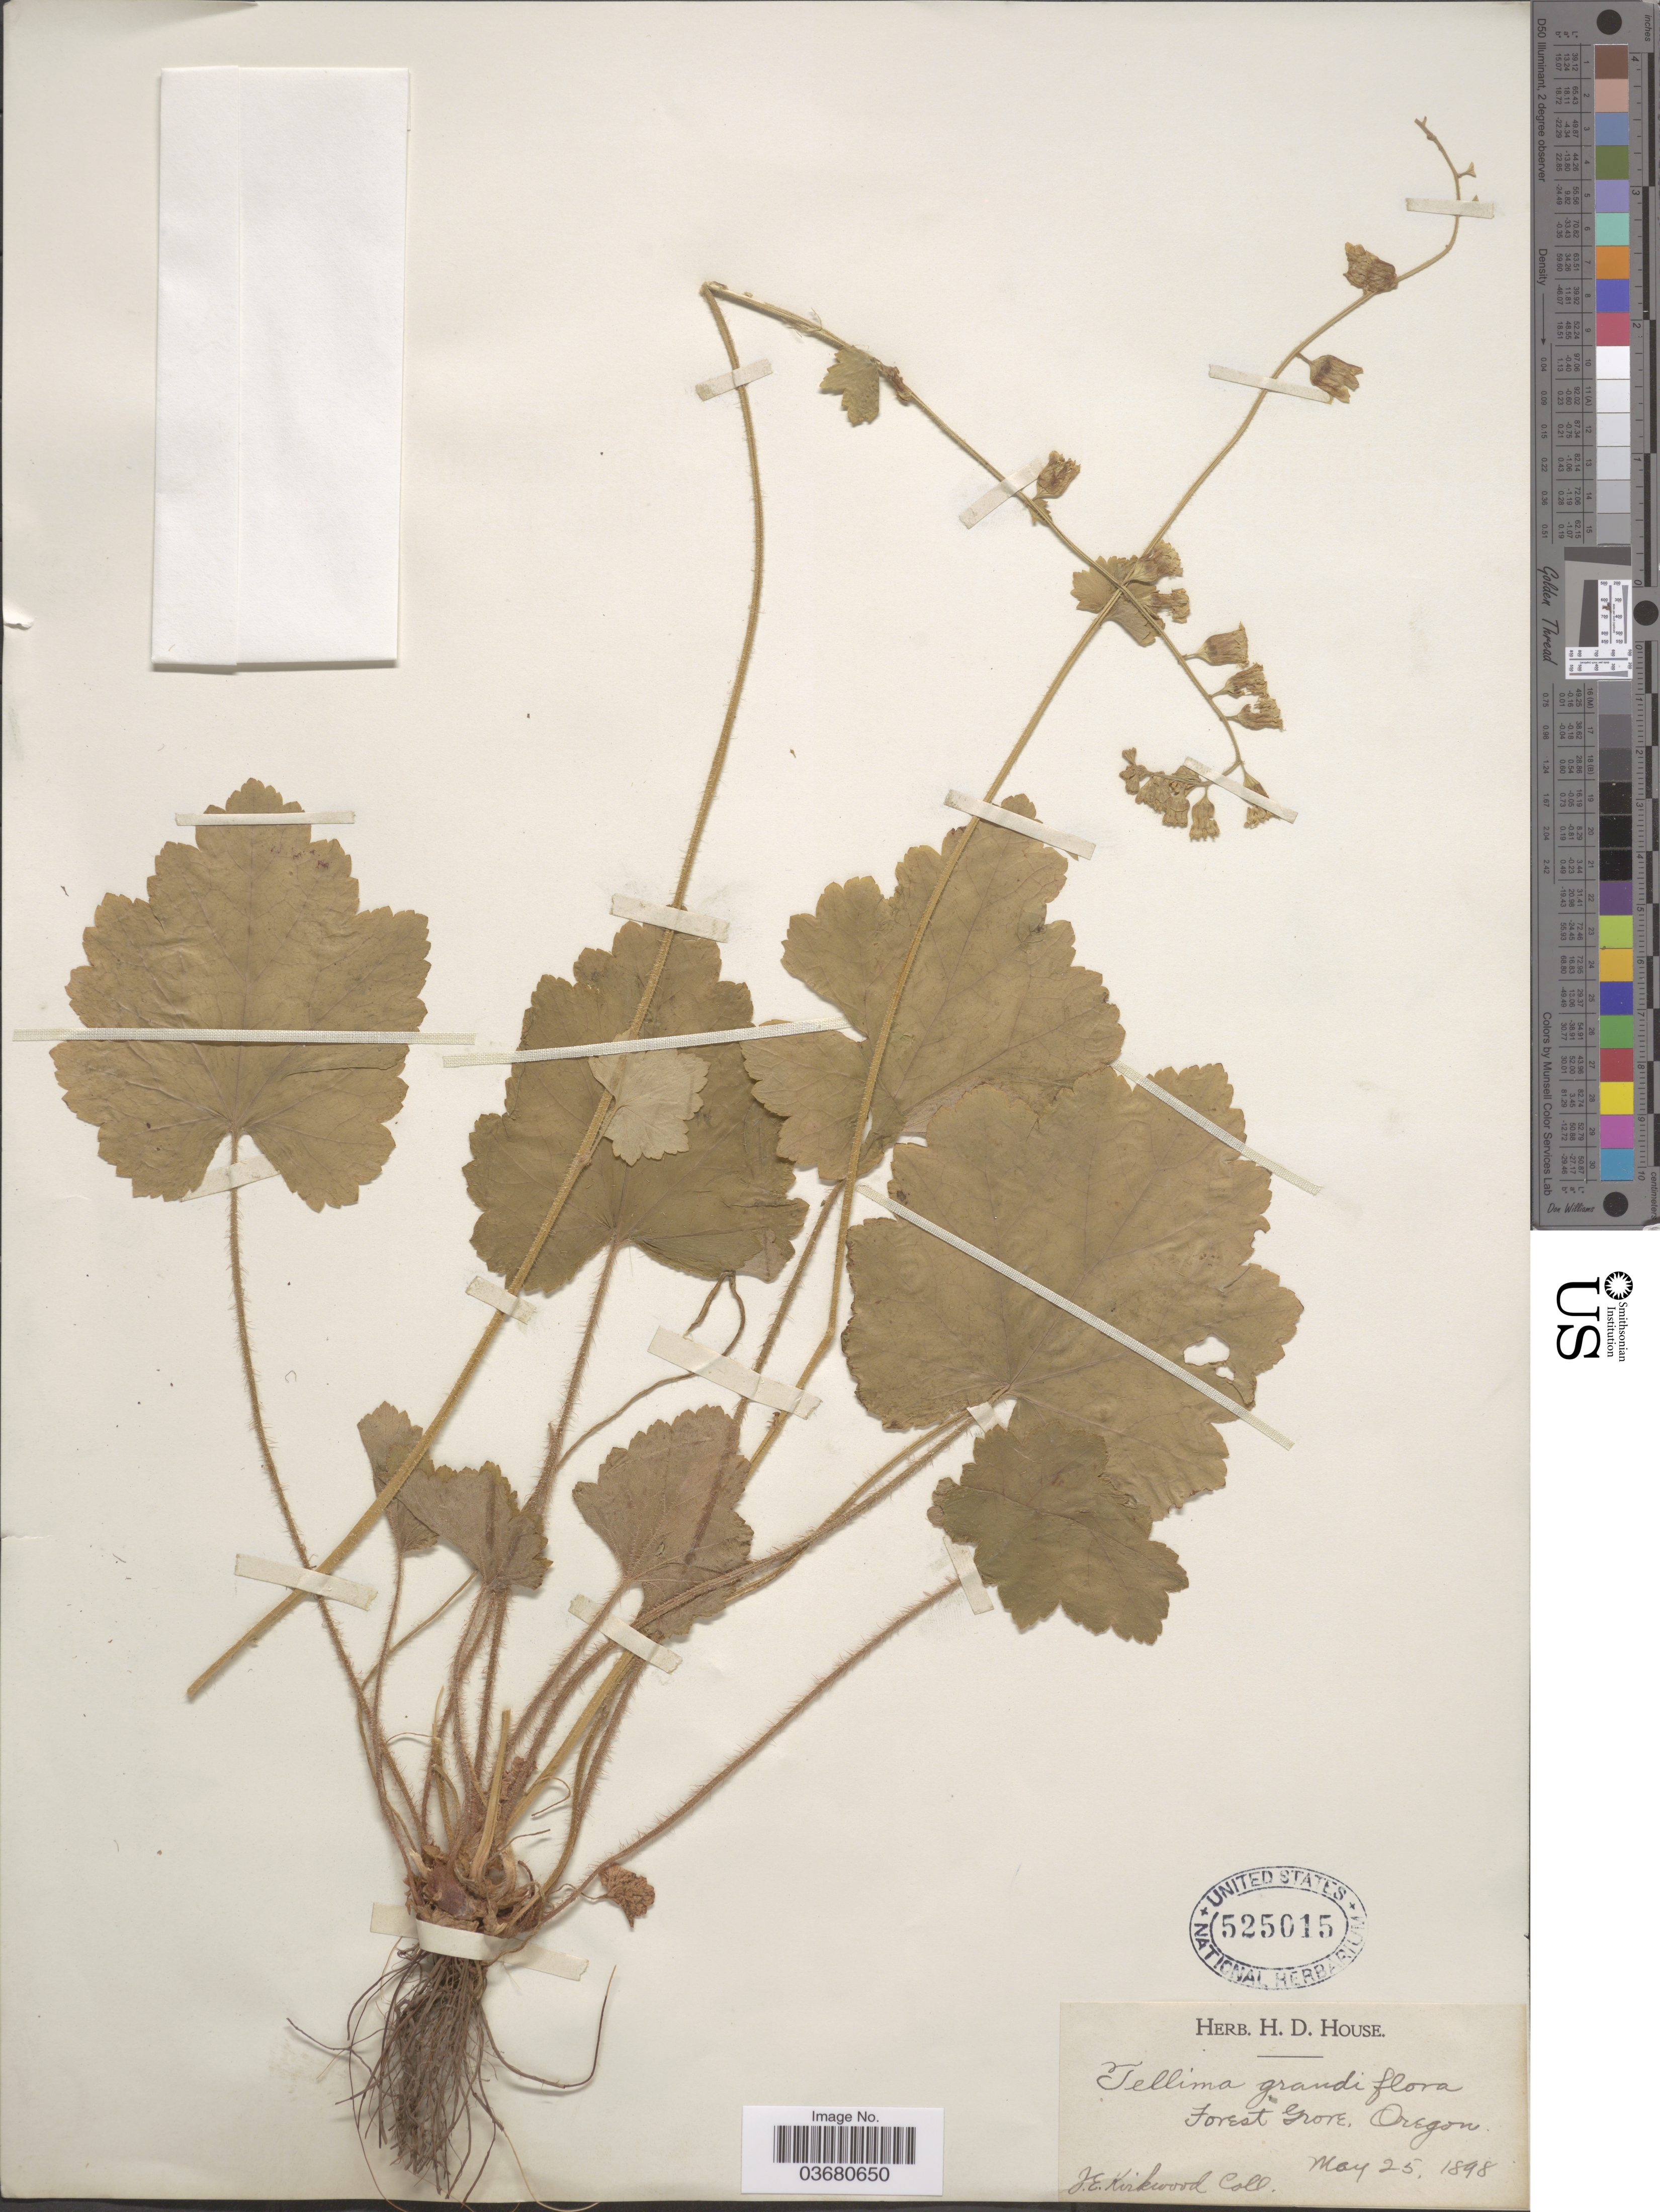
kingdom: Plantae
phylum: Tracheophyta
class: Magnoliopsida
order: Saxifragales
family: Saxifragaceae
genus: Tellima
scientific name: Tellima grandiflora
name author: (Pursh) Douglas ex Lindl.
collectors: J. Kirkwood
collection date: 1898-05-25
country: United States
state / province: Oregon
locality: Forest Grove.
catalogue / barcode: US 525015